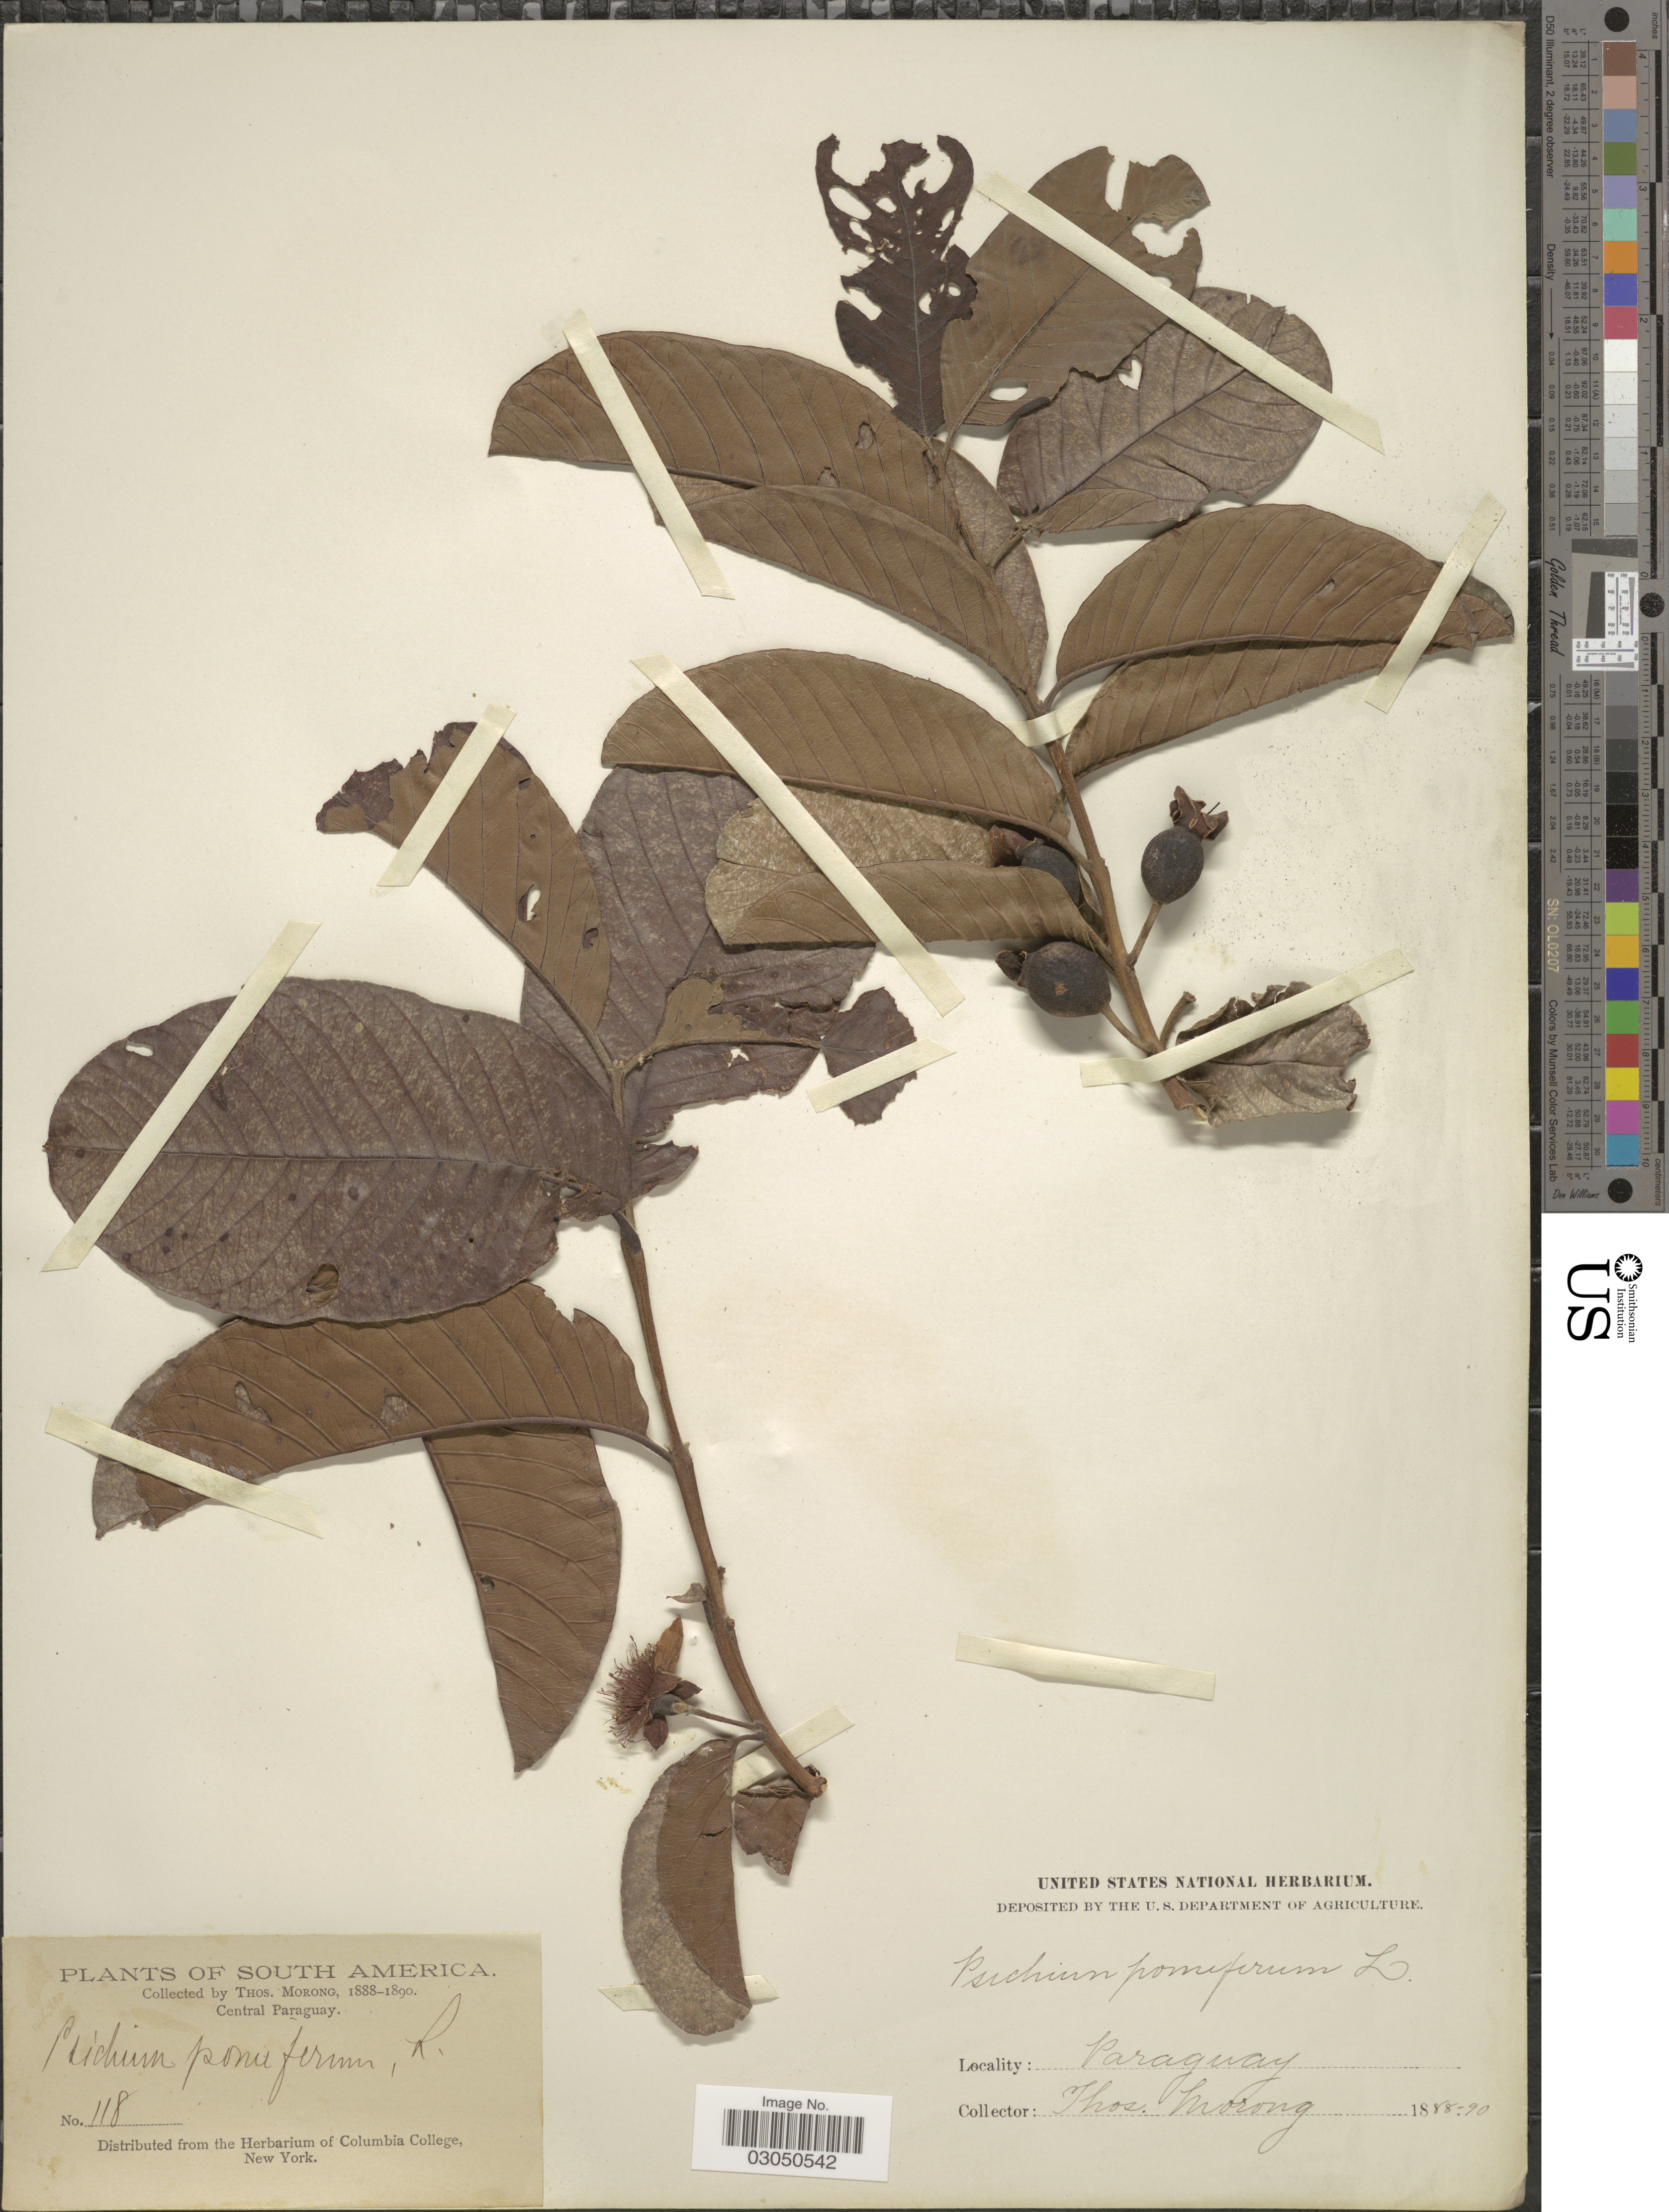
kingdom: Plantae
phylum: Tracheophyta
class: Magnoliopsida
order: Myrtales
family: Myrtaceae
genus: Psidium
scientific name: Psidium guajava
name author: L.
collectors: ex herb. T. Morong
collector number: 118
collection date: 1888/1890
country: Paraguay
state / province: Central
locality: Central Paraguay.